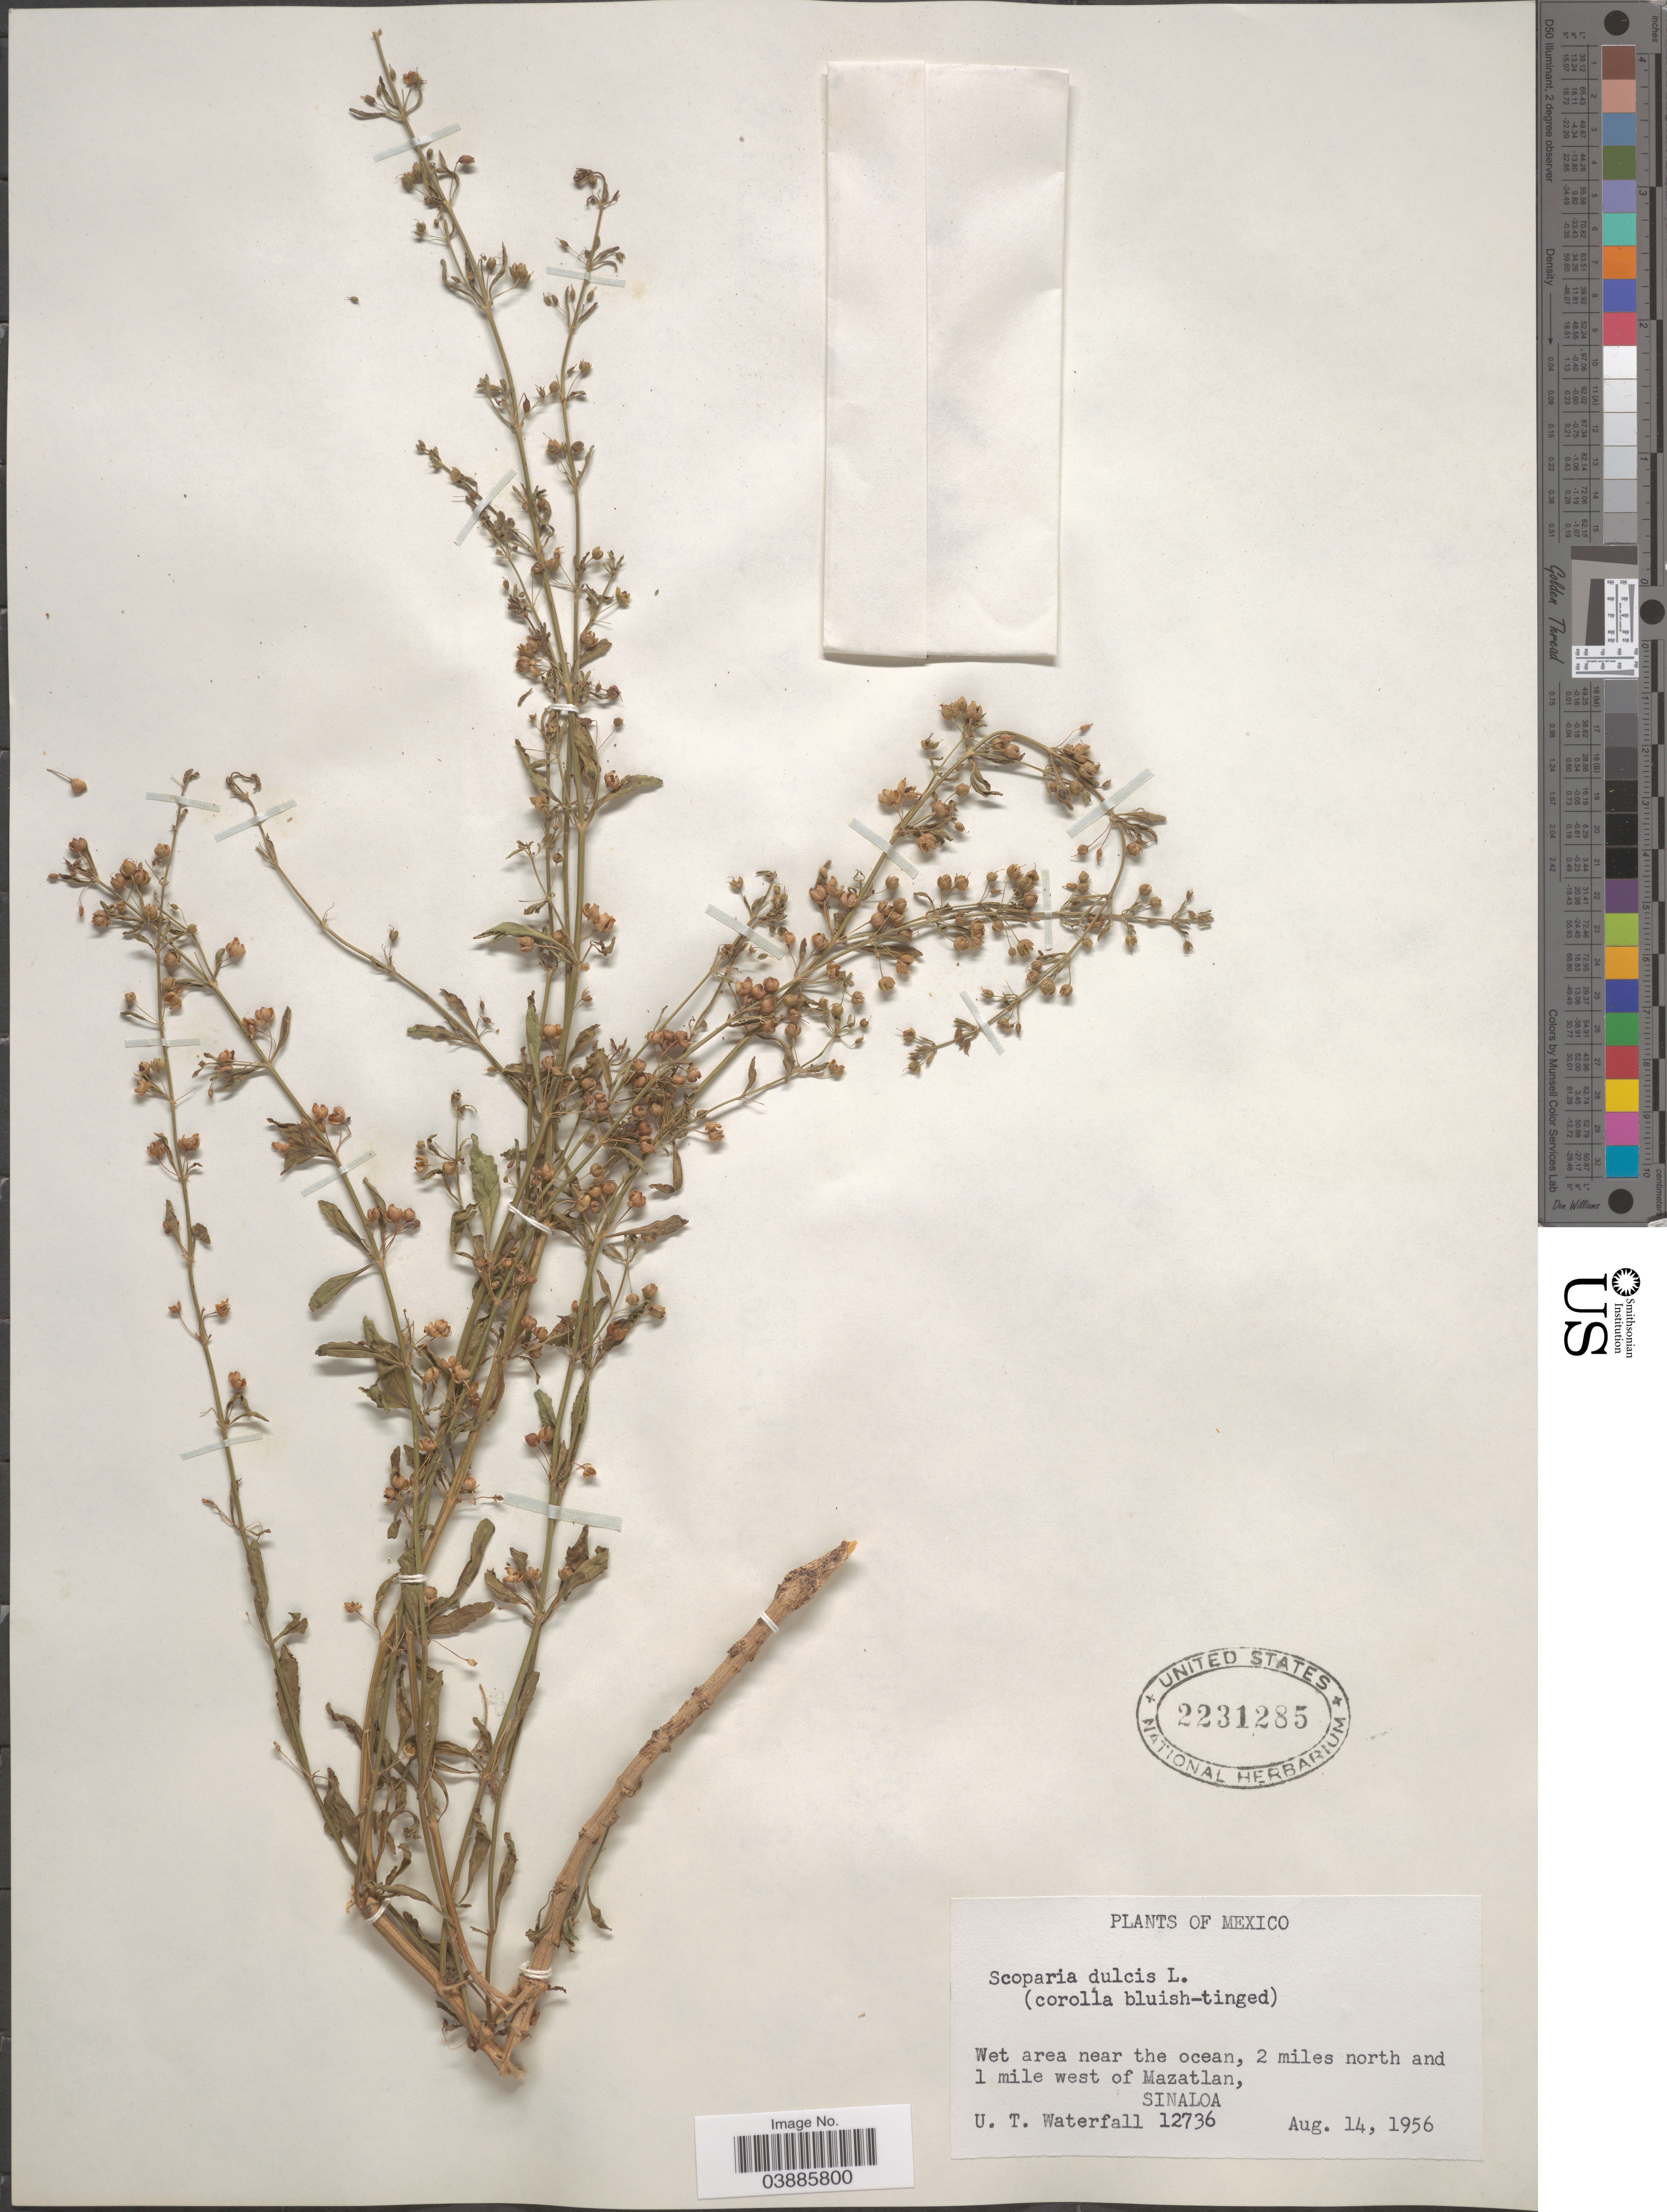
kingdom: Plantae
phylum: Tracheophyta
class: Magnoliopsida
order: Lamiales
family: Plantaginaceae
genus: Scoparia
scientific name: Scoparia dulcis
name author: L.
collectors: U. T. Waterfall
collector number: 12736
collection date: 1956-08-14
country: Mexico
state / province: Sinaloa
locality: Wet area near the ocean, 2 miles north and 1 mile west of Mazatlan.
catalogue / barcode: US 2231285